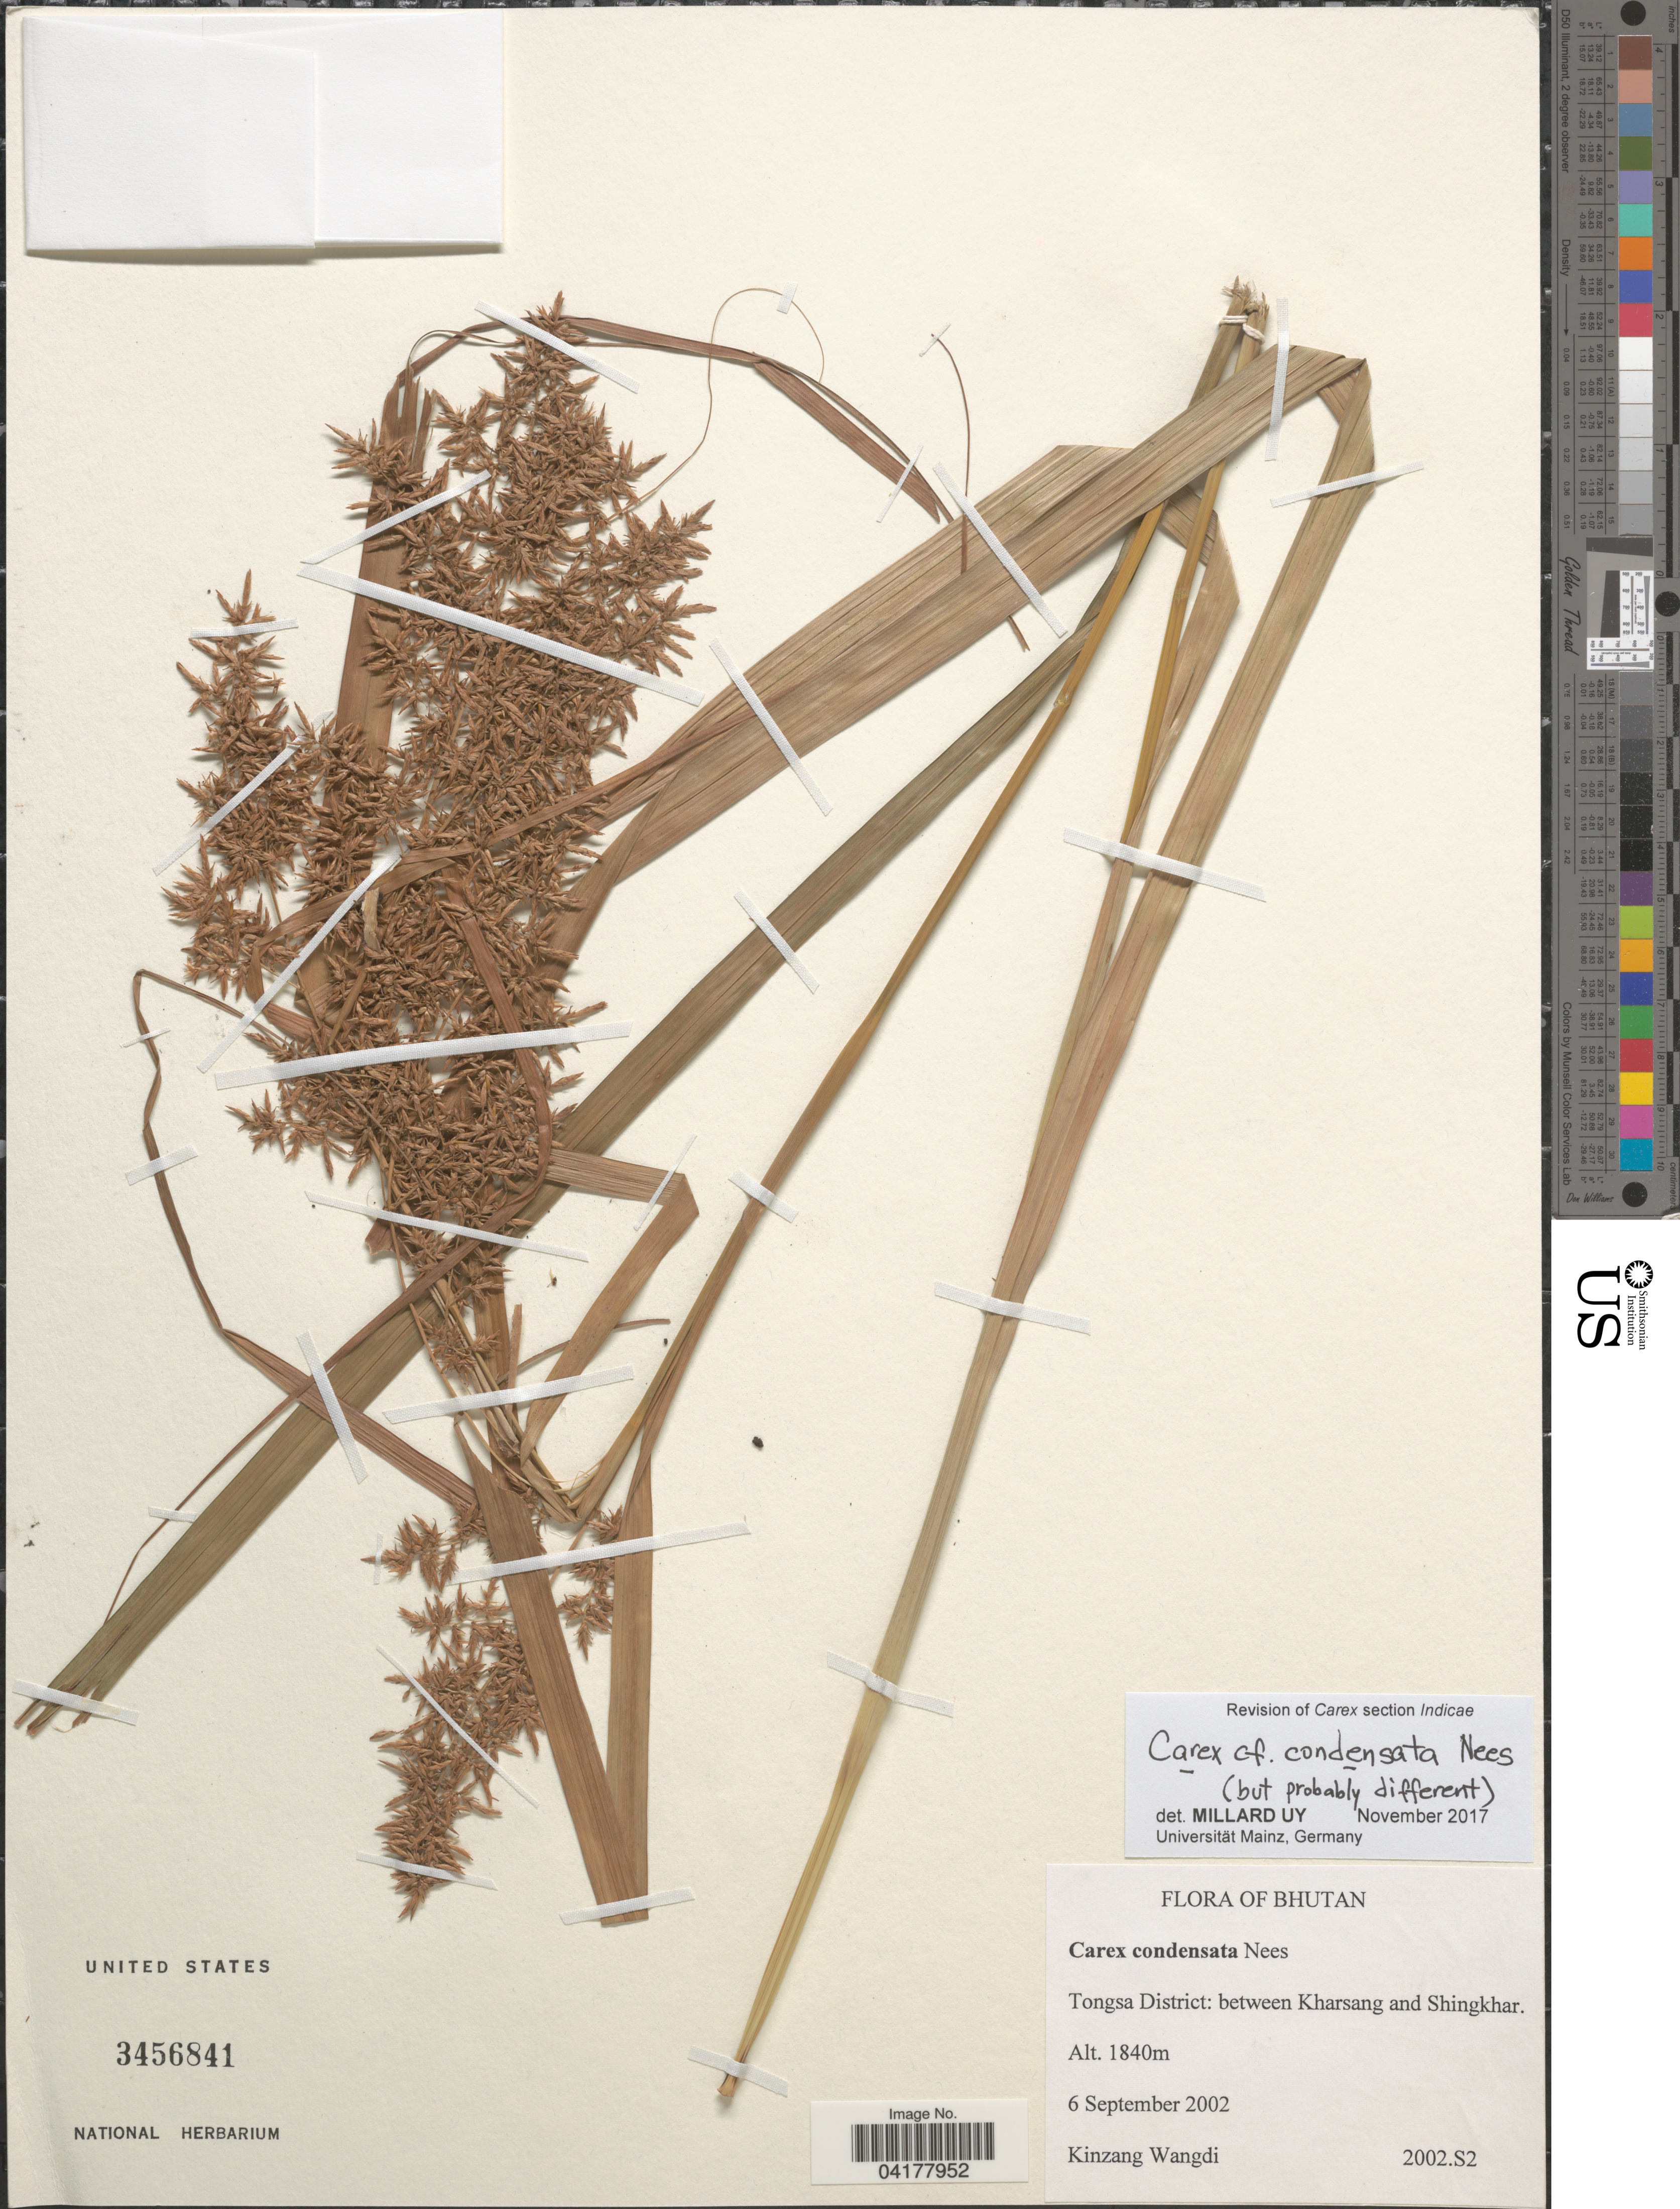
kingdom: Plantae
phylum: Tracheophyta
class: Liliopsida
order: Poales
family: Cyperaceae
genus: Carex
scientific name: Carex condensata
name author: Nees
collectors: K. Wangdi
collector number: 2002S2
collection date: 2002-09-06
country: Bhutan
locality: Tongsa District: between Kharsang and Shingkhar.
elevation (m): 1840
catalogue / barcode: US 3456841